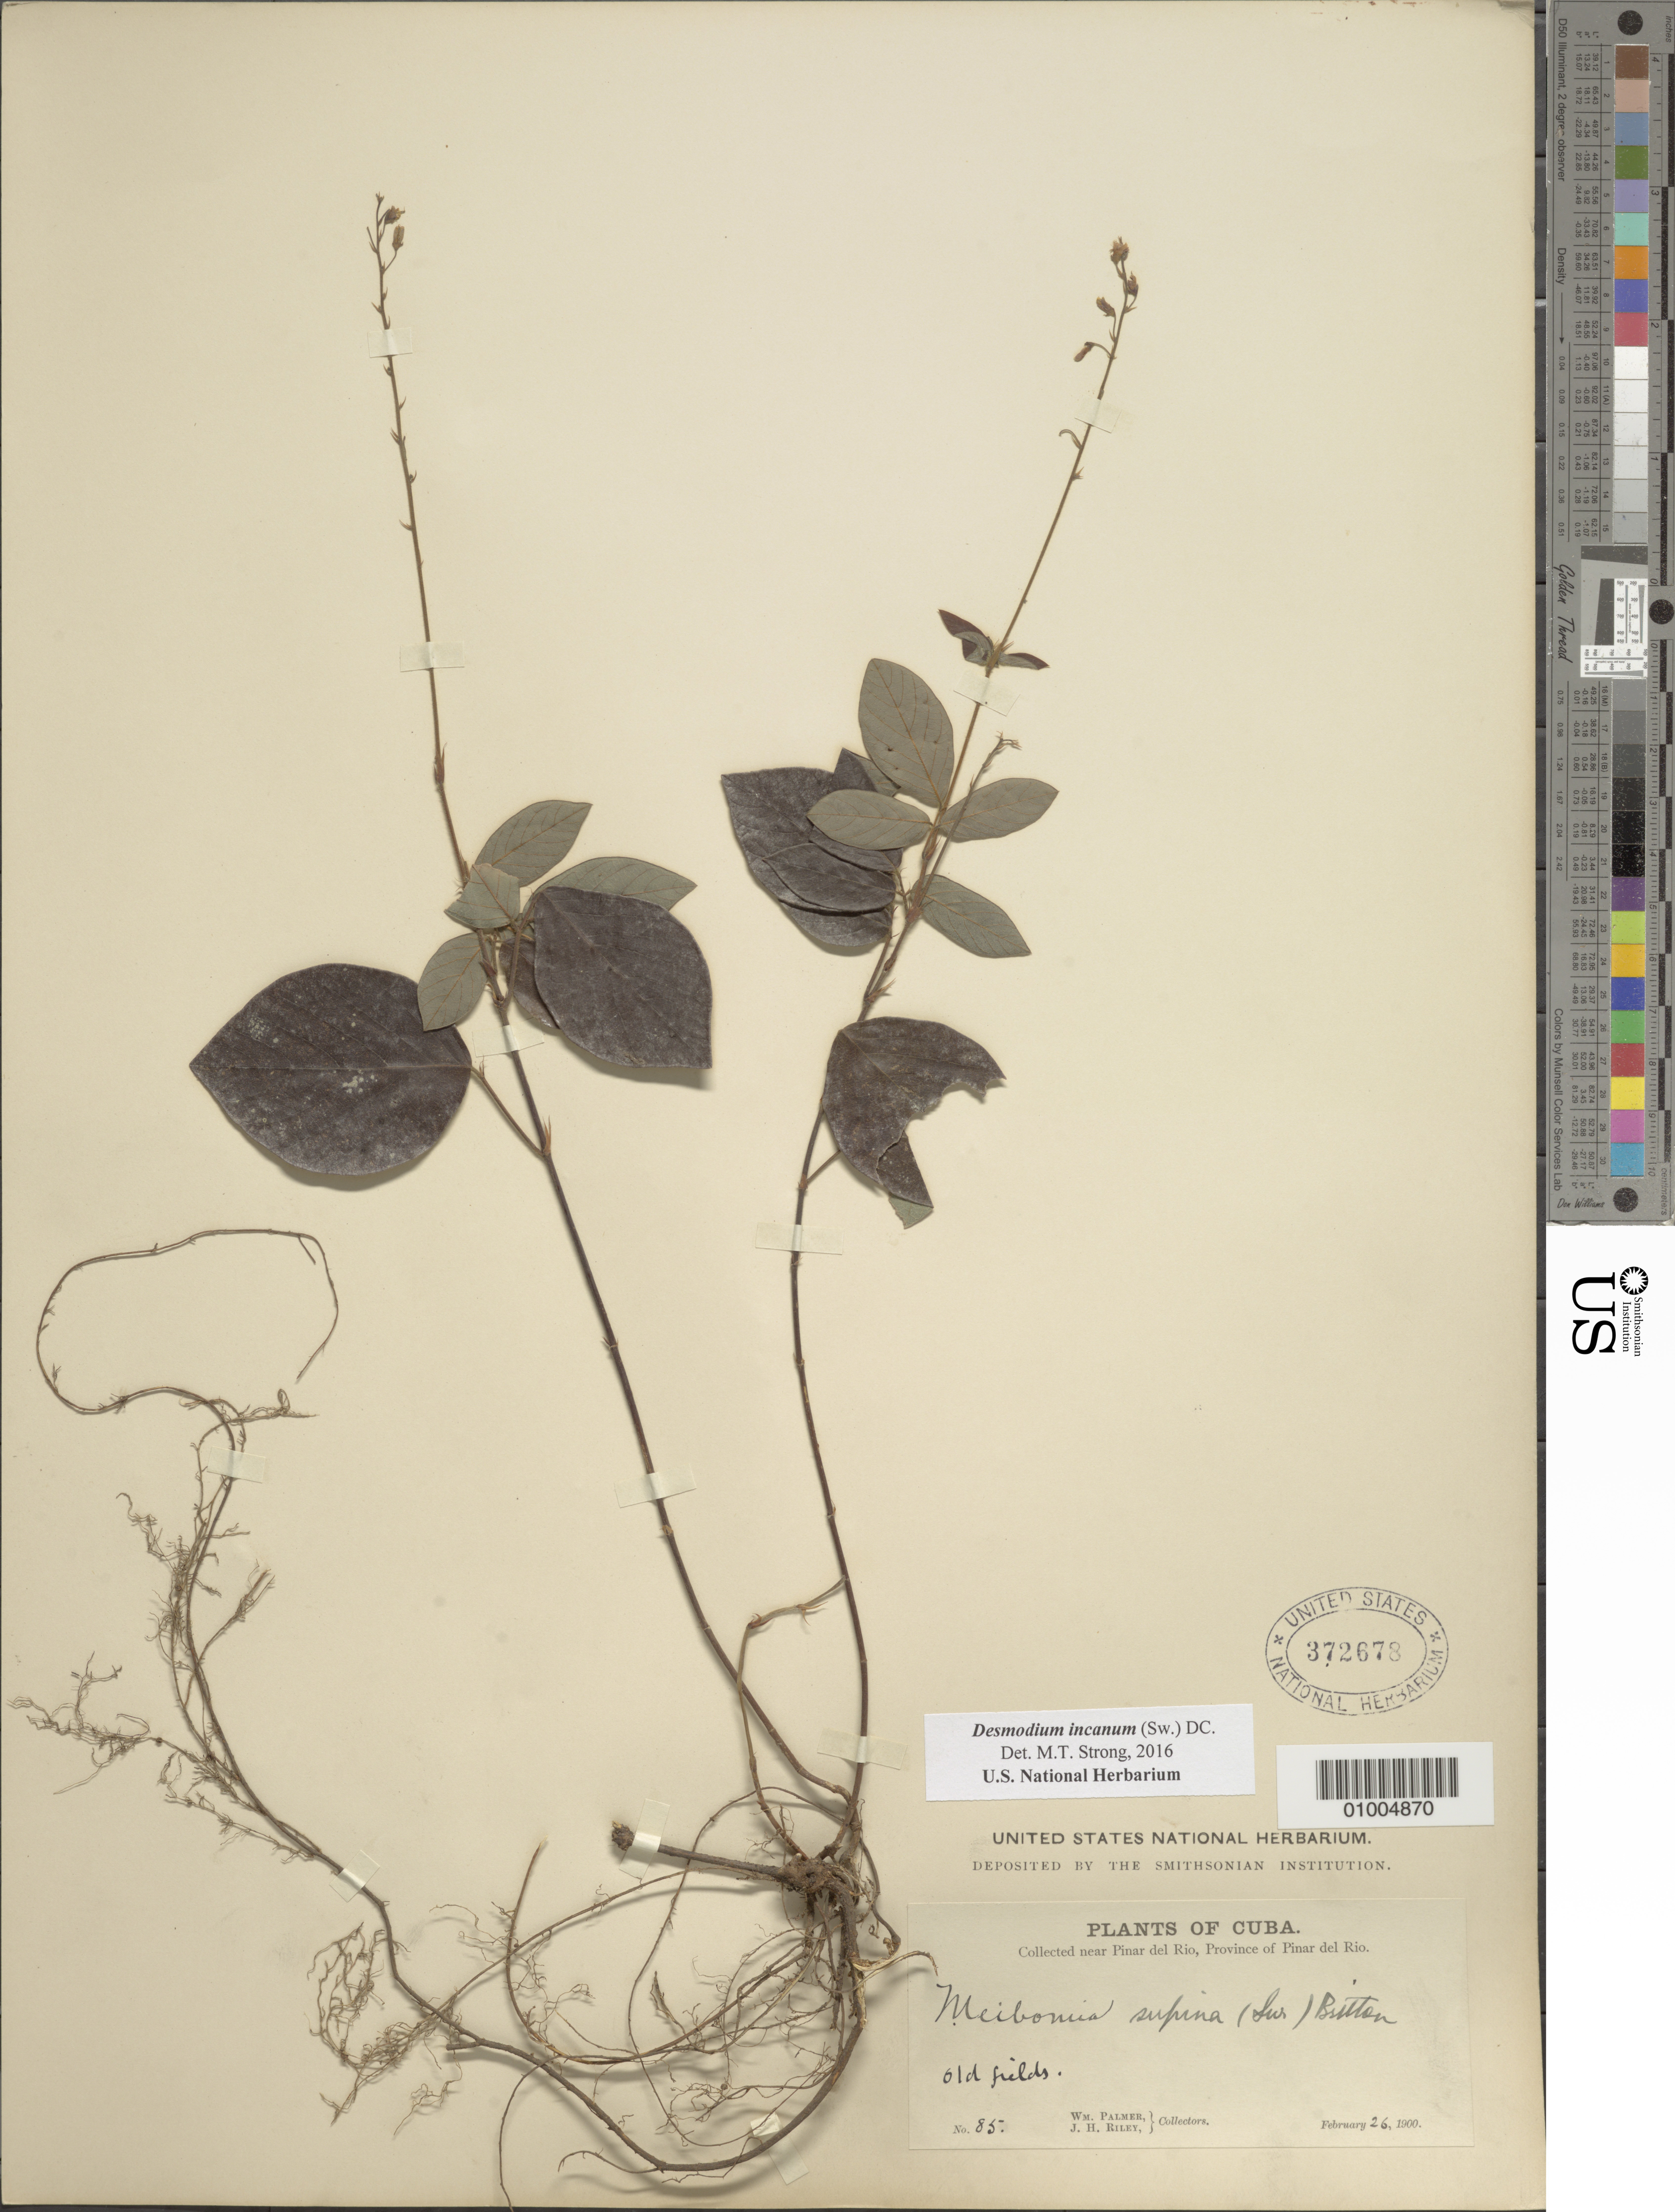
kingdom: Plantae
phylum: Tracheophyta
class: Magnoliopsida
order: Fabales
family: Fabaceae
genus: Desmodium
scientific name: Desmodium incanum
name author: (Sw.) DC.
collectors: T. S. Palmer & J. H. Riley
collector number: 85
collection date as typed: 26 Feb 1900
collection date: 1900-02-26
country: Cuba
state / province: Oriente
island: Cuba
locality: Old fields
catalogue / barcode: US 372678